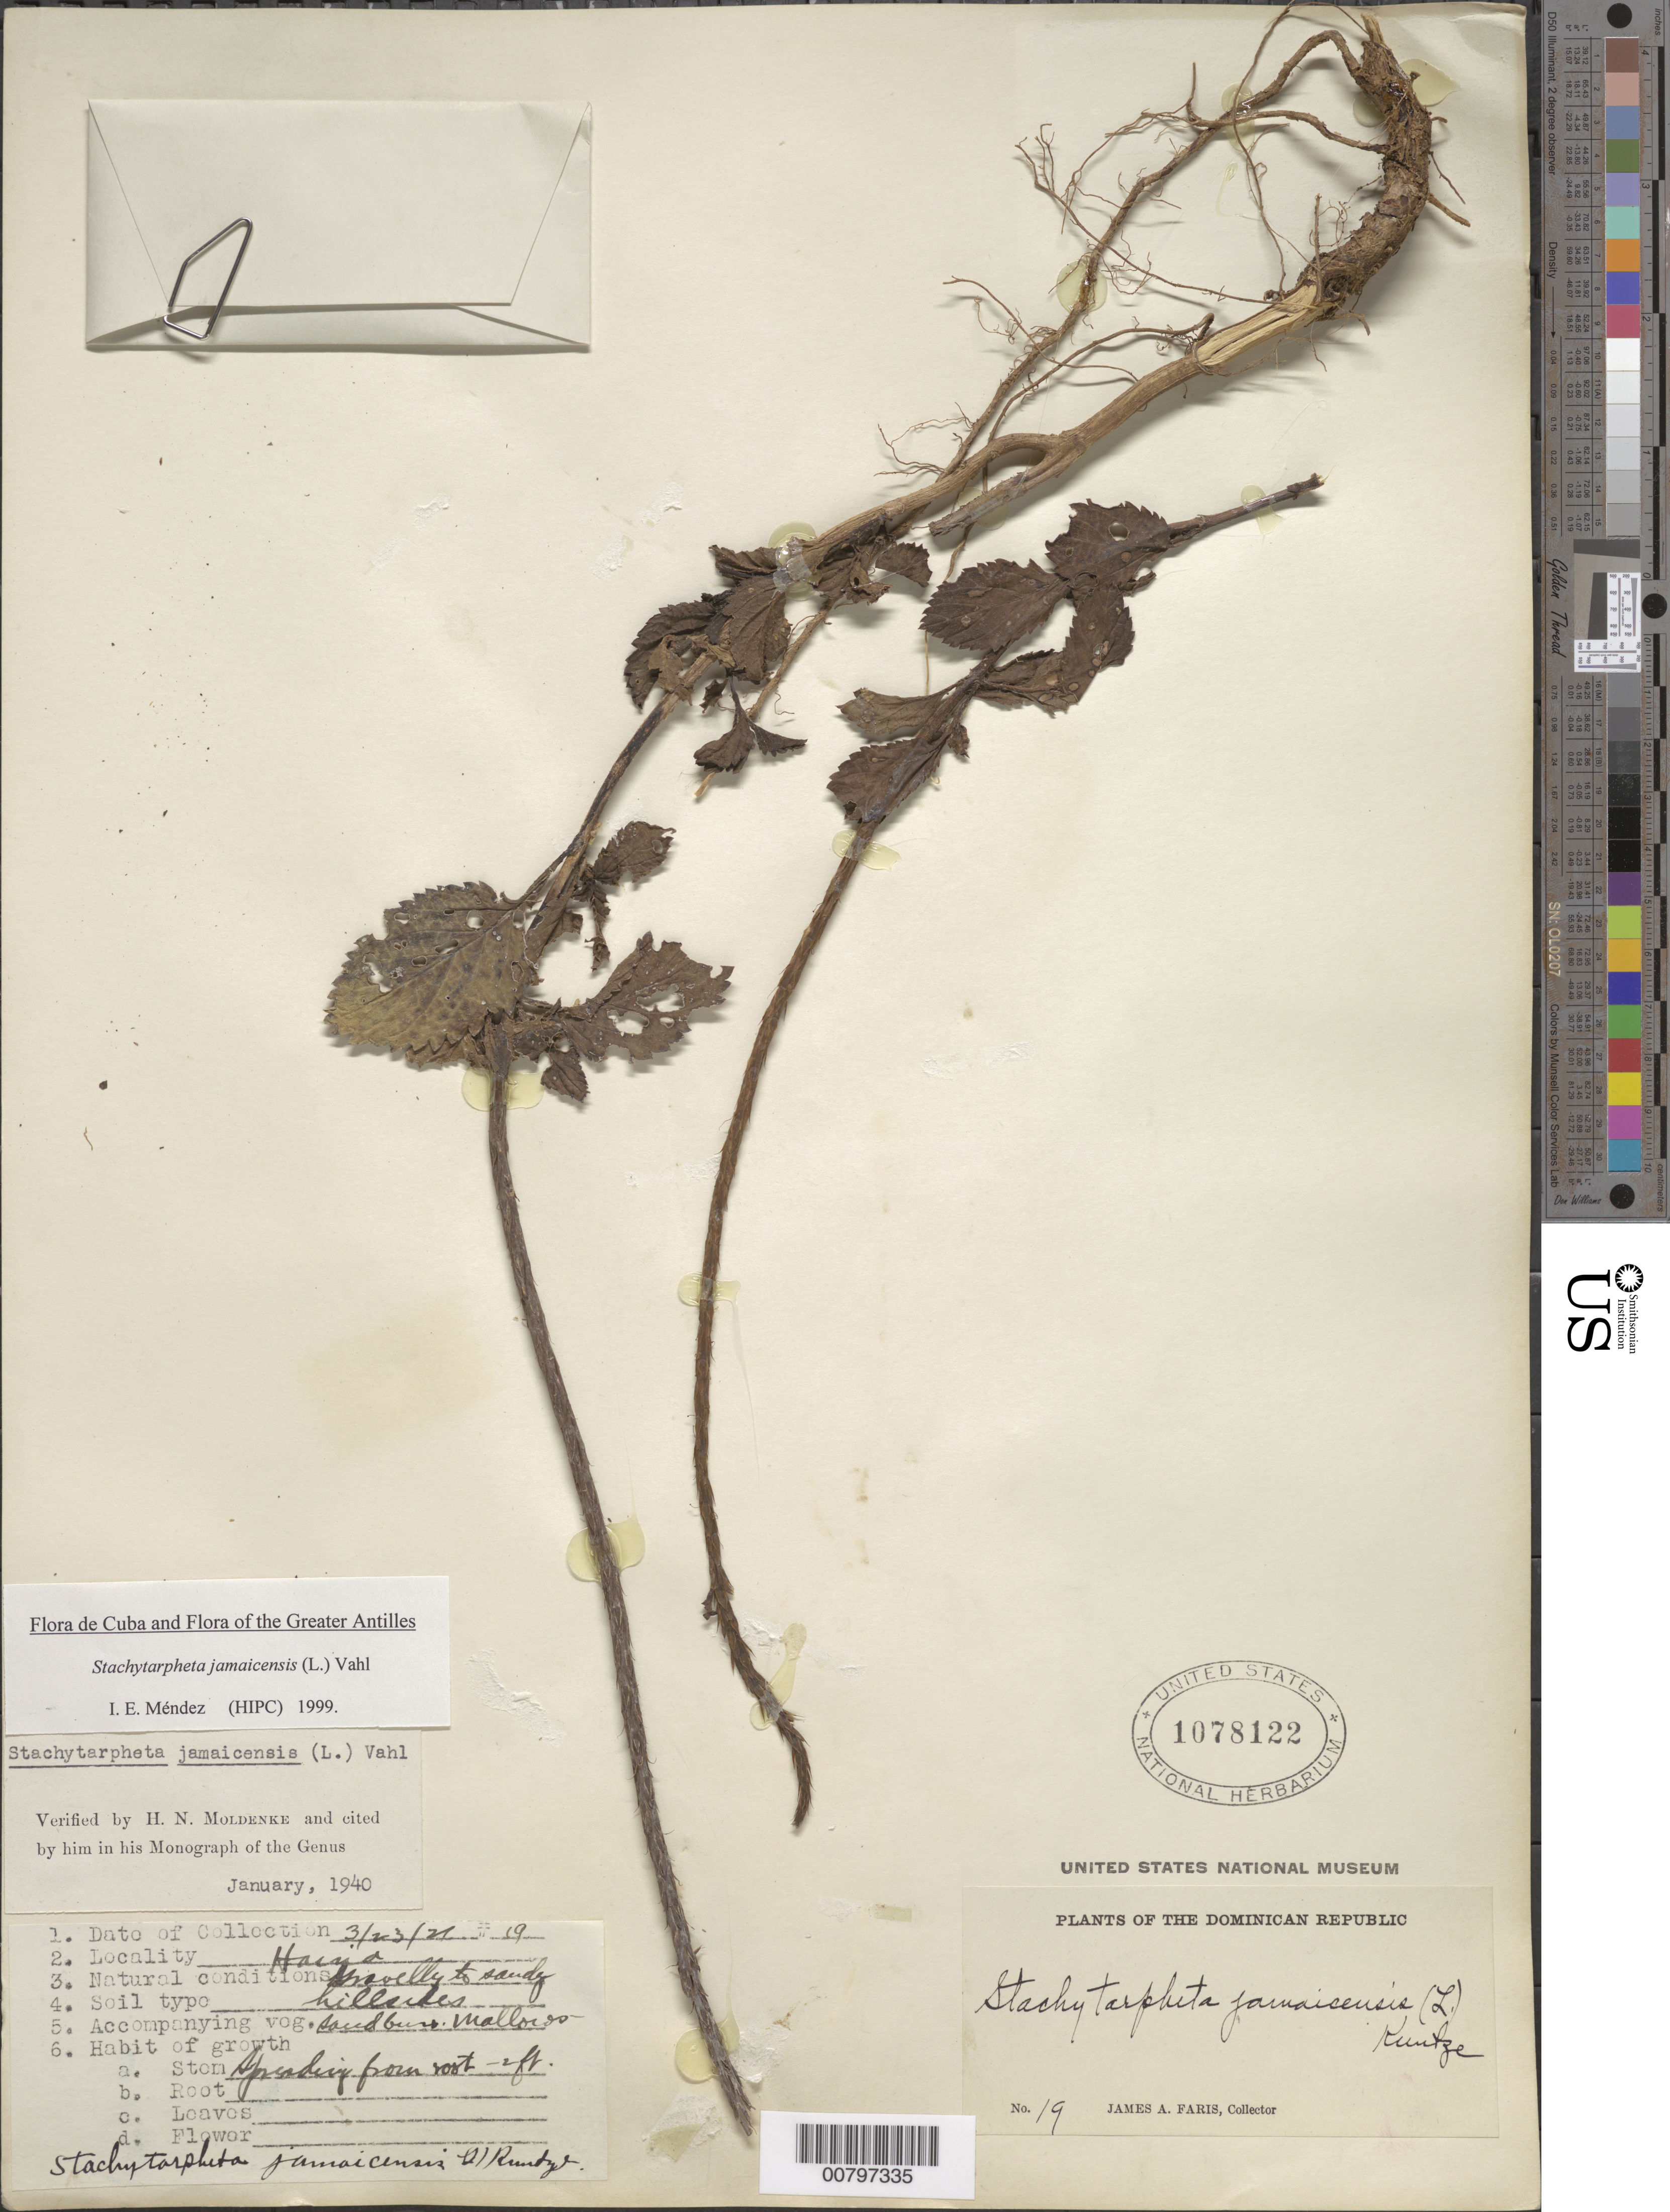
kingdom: Plantae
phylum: Tracheophyta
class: Magnoliopsida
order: Lamiales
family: Verbenaceae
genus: Stachytarpheta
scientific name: Stachytarpheta jamaicensis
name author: (L.) Vahl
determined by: Méndez, Isidro E., (HIPC)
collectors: J. Faris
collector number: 19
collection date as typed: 23 Mar 1921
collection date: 1921-03-23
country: Dominican Republic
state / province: San Cristóbal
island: Hispaniola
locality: Haina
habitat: Sandy hillsides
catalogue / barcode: US 1078122